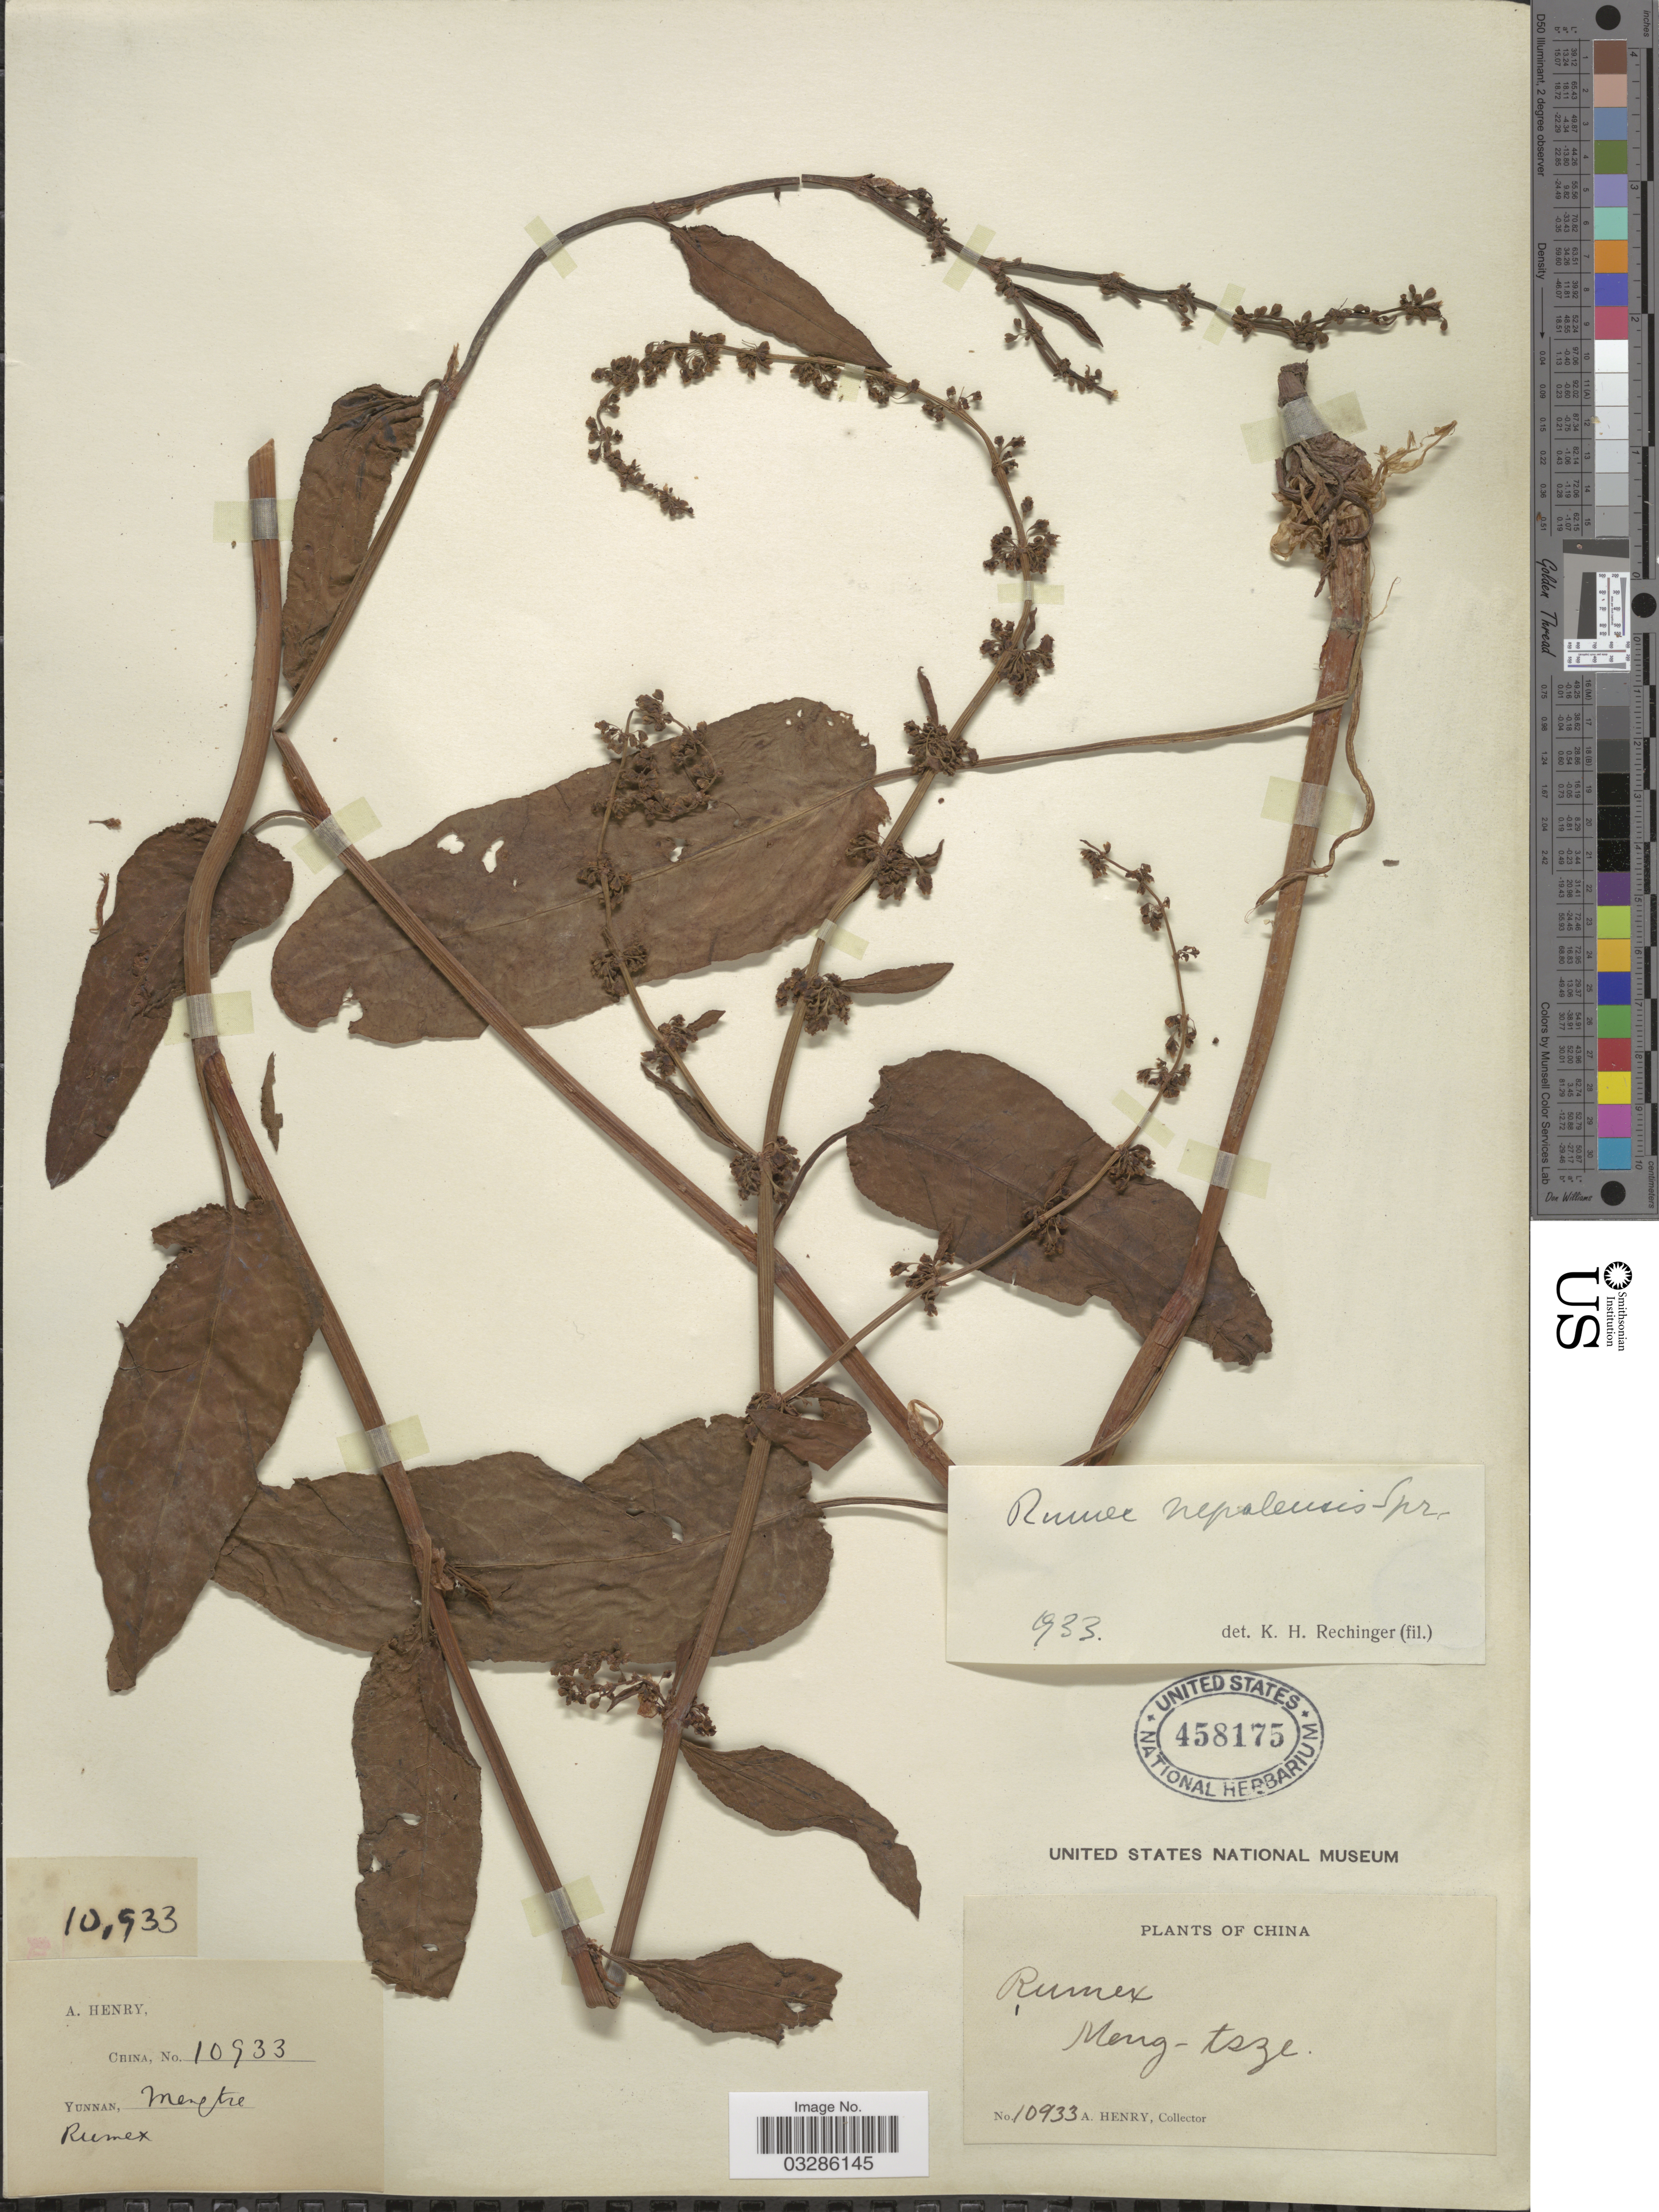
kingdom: Plantae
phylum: Tracheophyta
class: Magnoliopsida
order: Caryophyllales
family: Polygonaceae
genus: Rumex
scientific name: Rumex nepalensis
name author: Spreng.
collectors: A. Henry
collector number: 10933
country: China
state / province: Yunnan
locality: Mengtze. Meng-tsze.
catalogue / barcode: US 458175